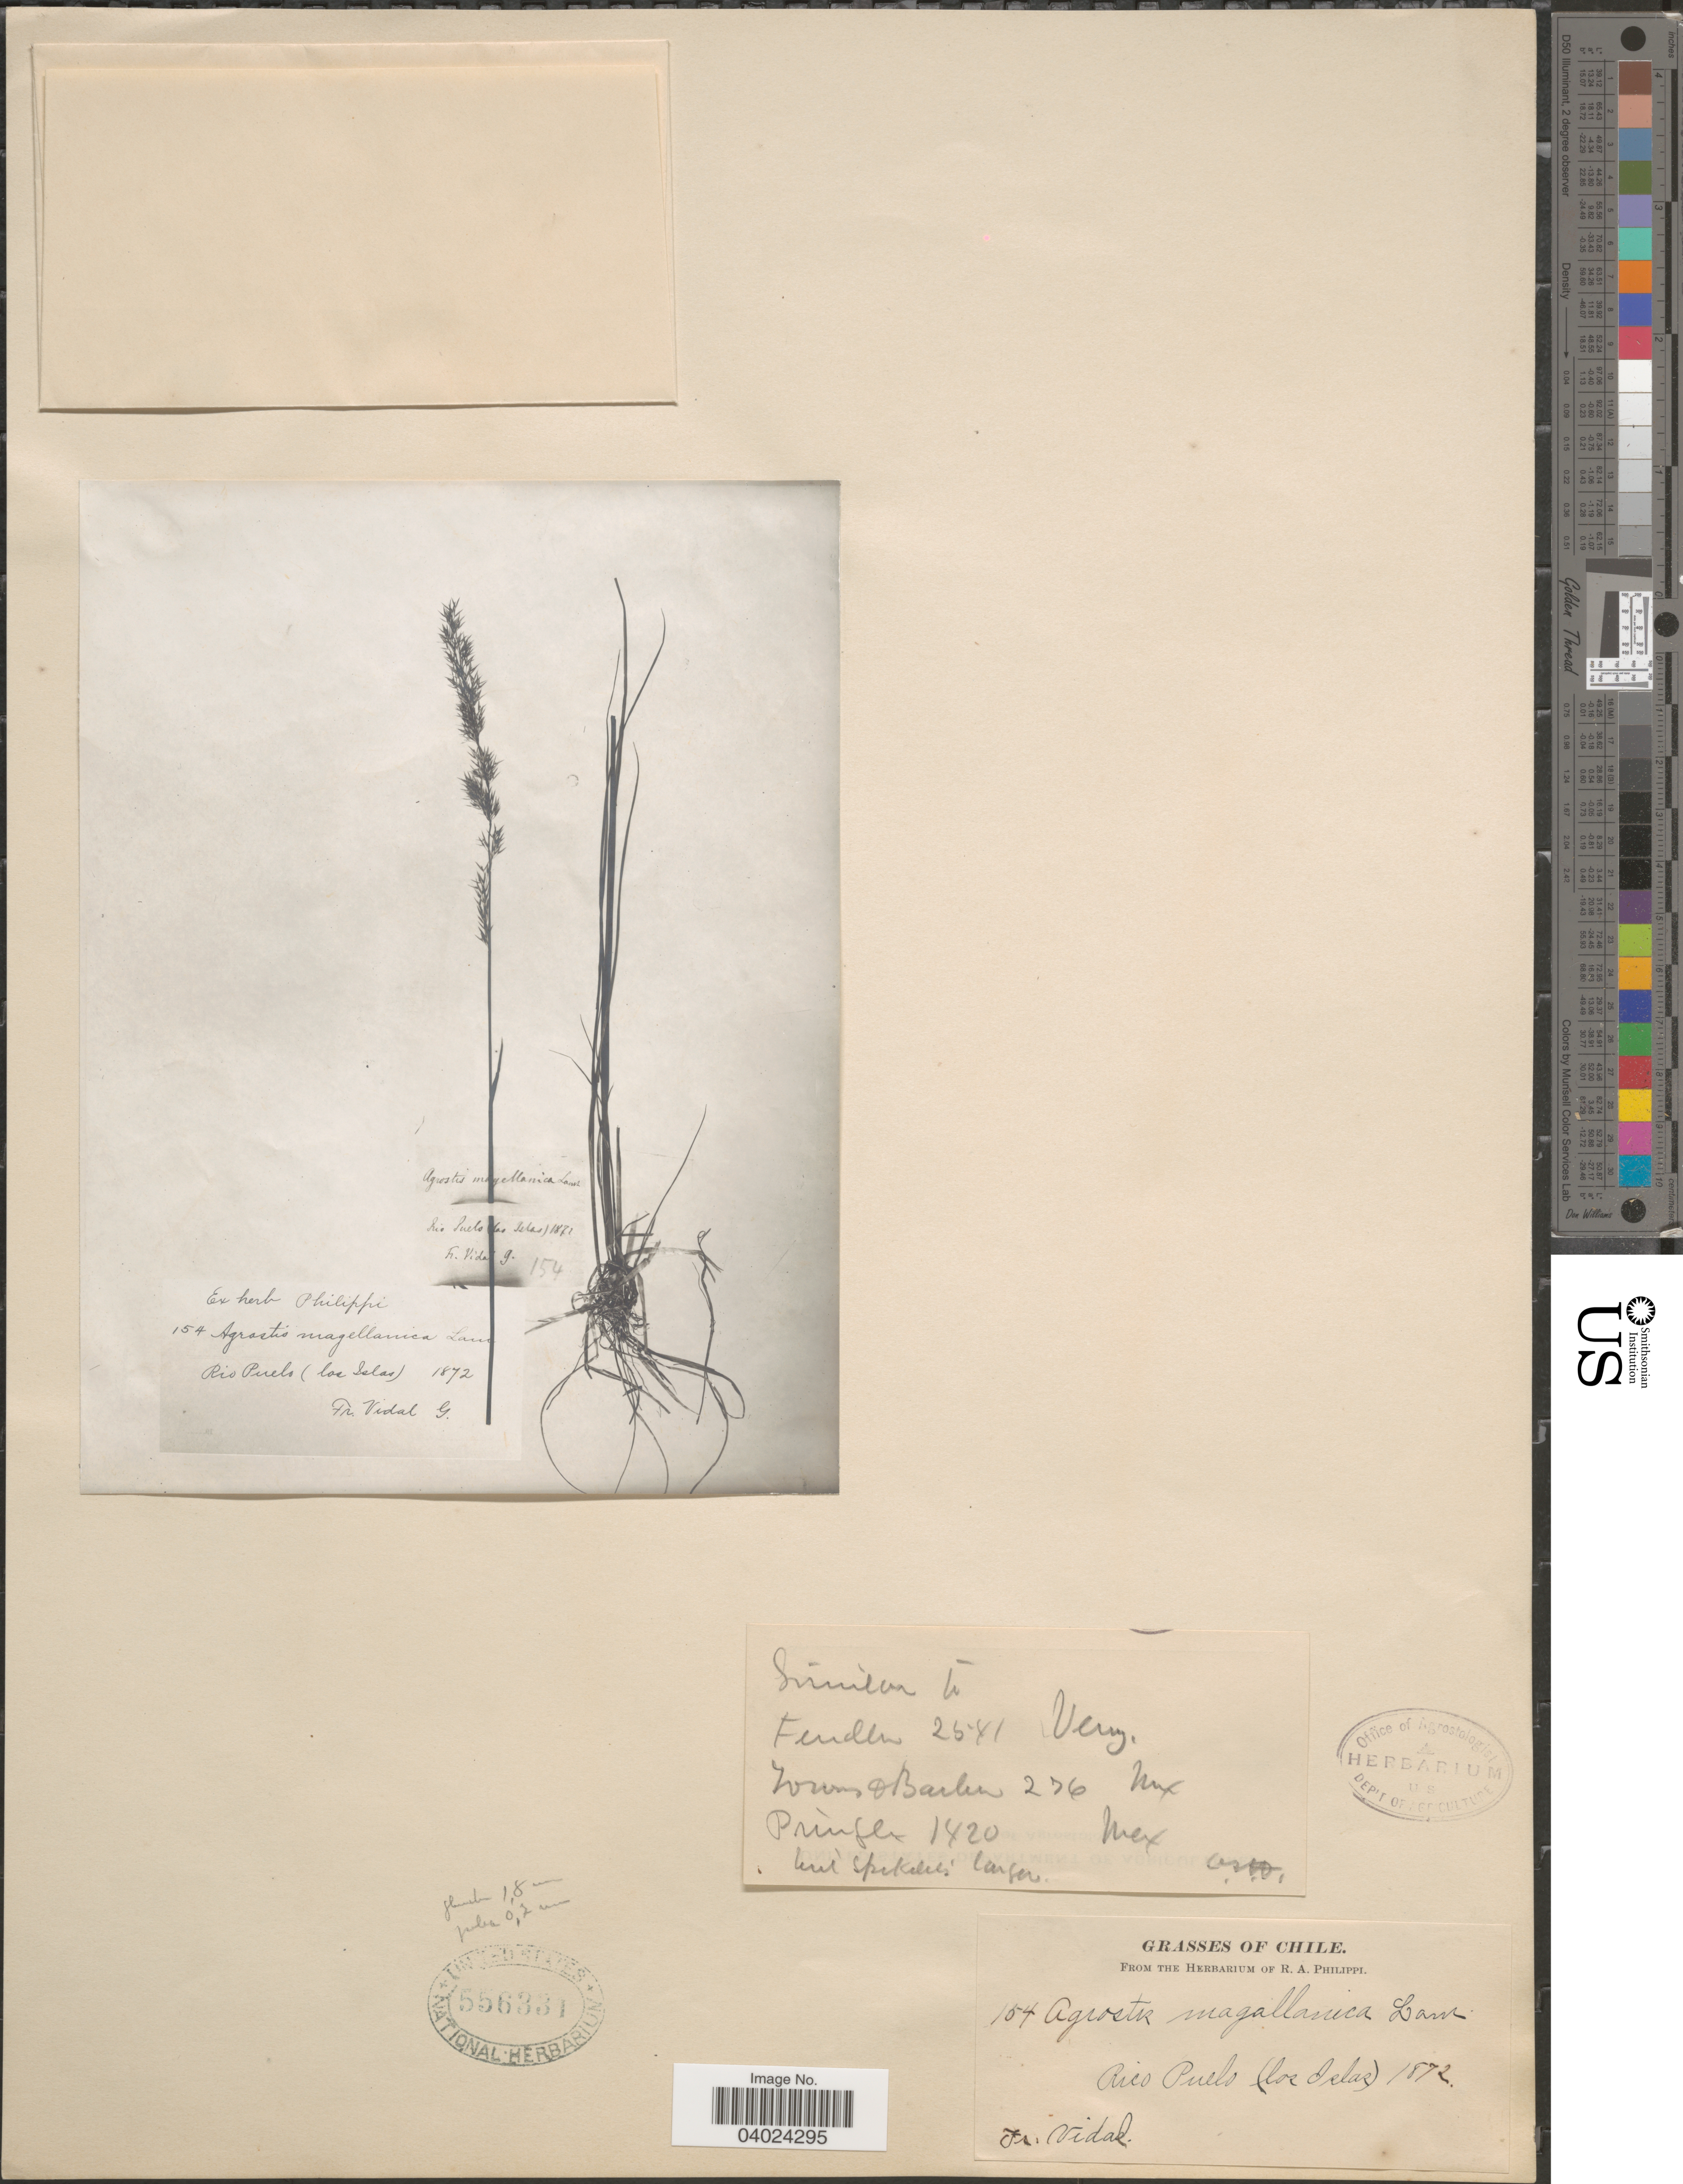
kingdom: Plantae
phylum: Tracheophyta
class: Liliopsida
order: Poales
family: Poaceae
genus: Agrostis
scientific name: Agrostis magellanica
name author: Lam.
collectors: Vidal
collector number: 154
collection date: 1872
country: Chile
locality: Rio Puelo (los Islas).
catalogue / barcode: US 556331